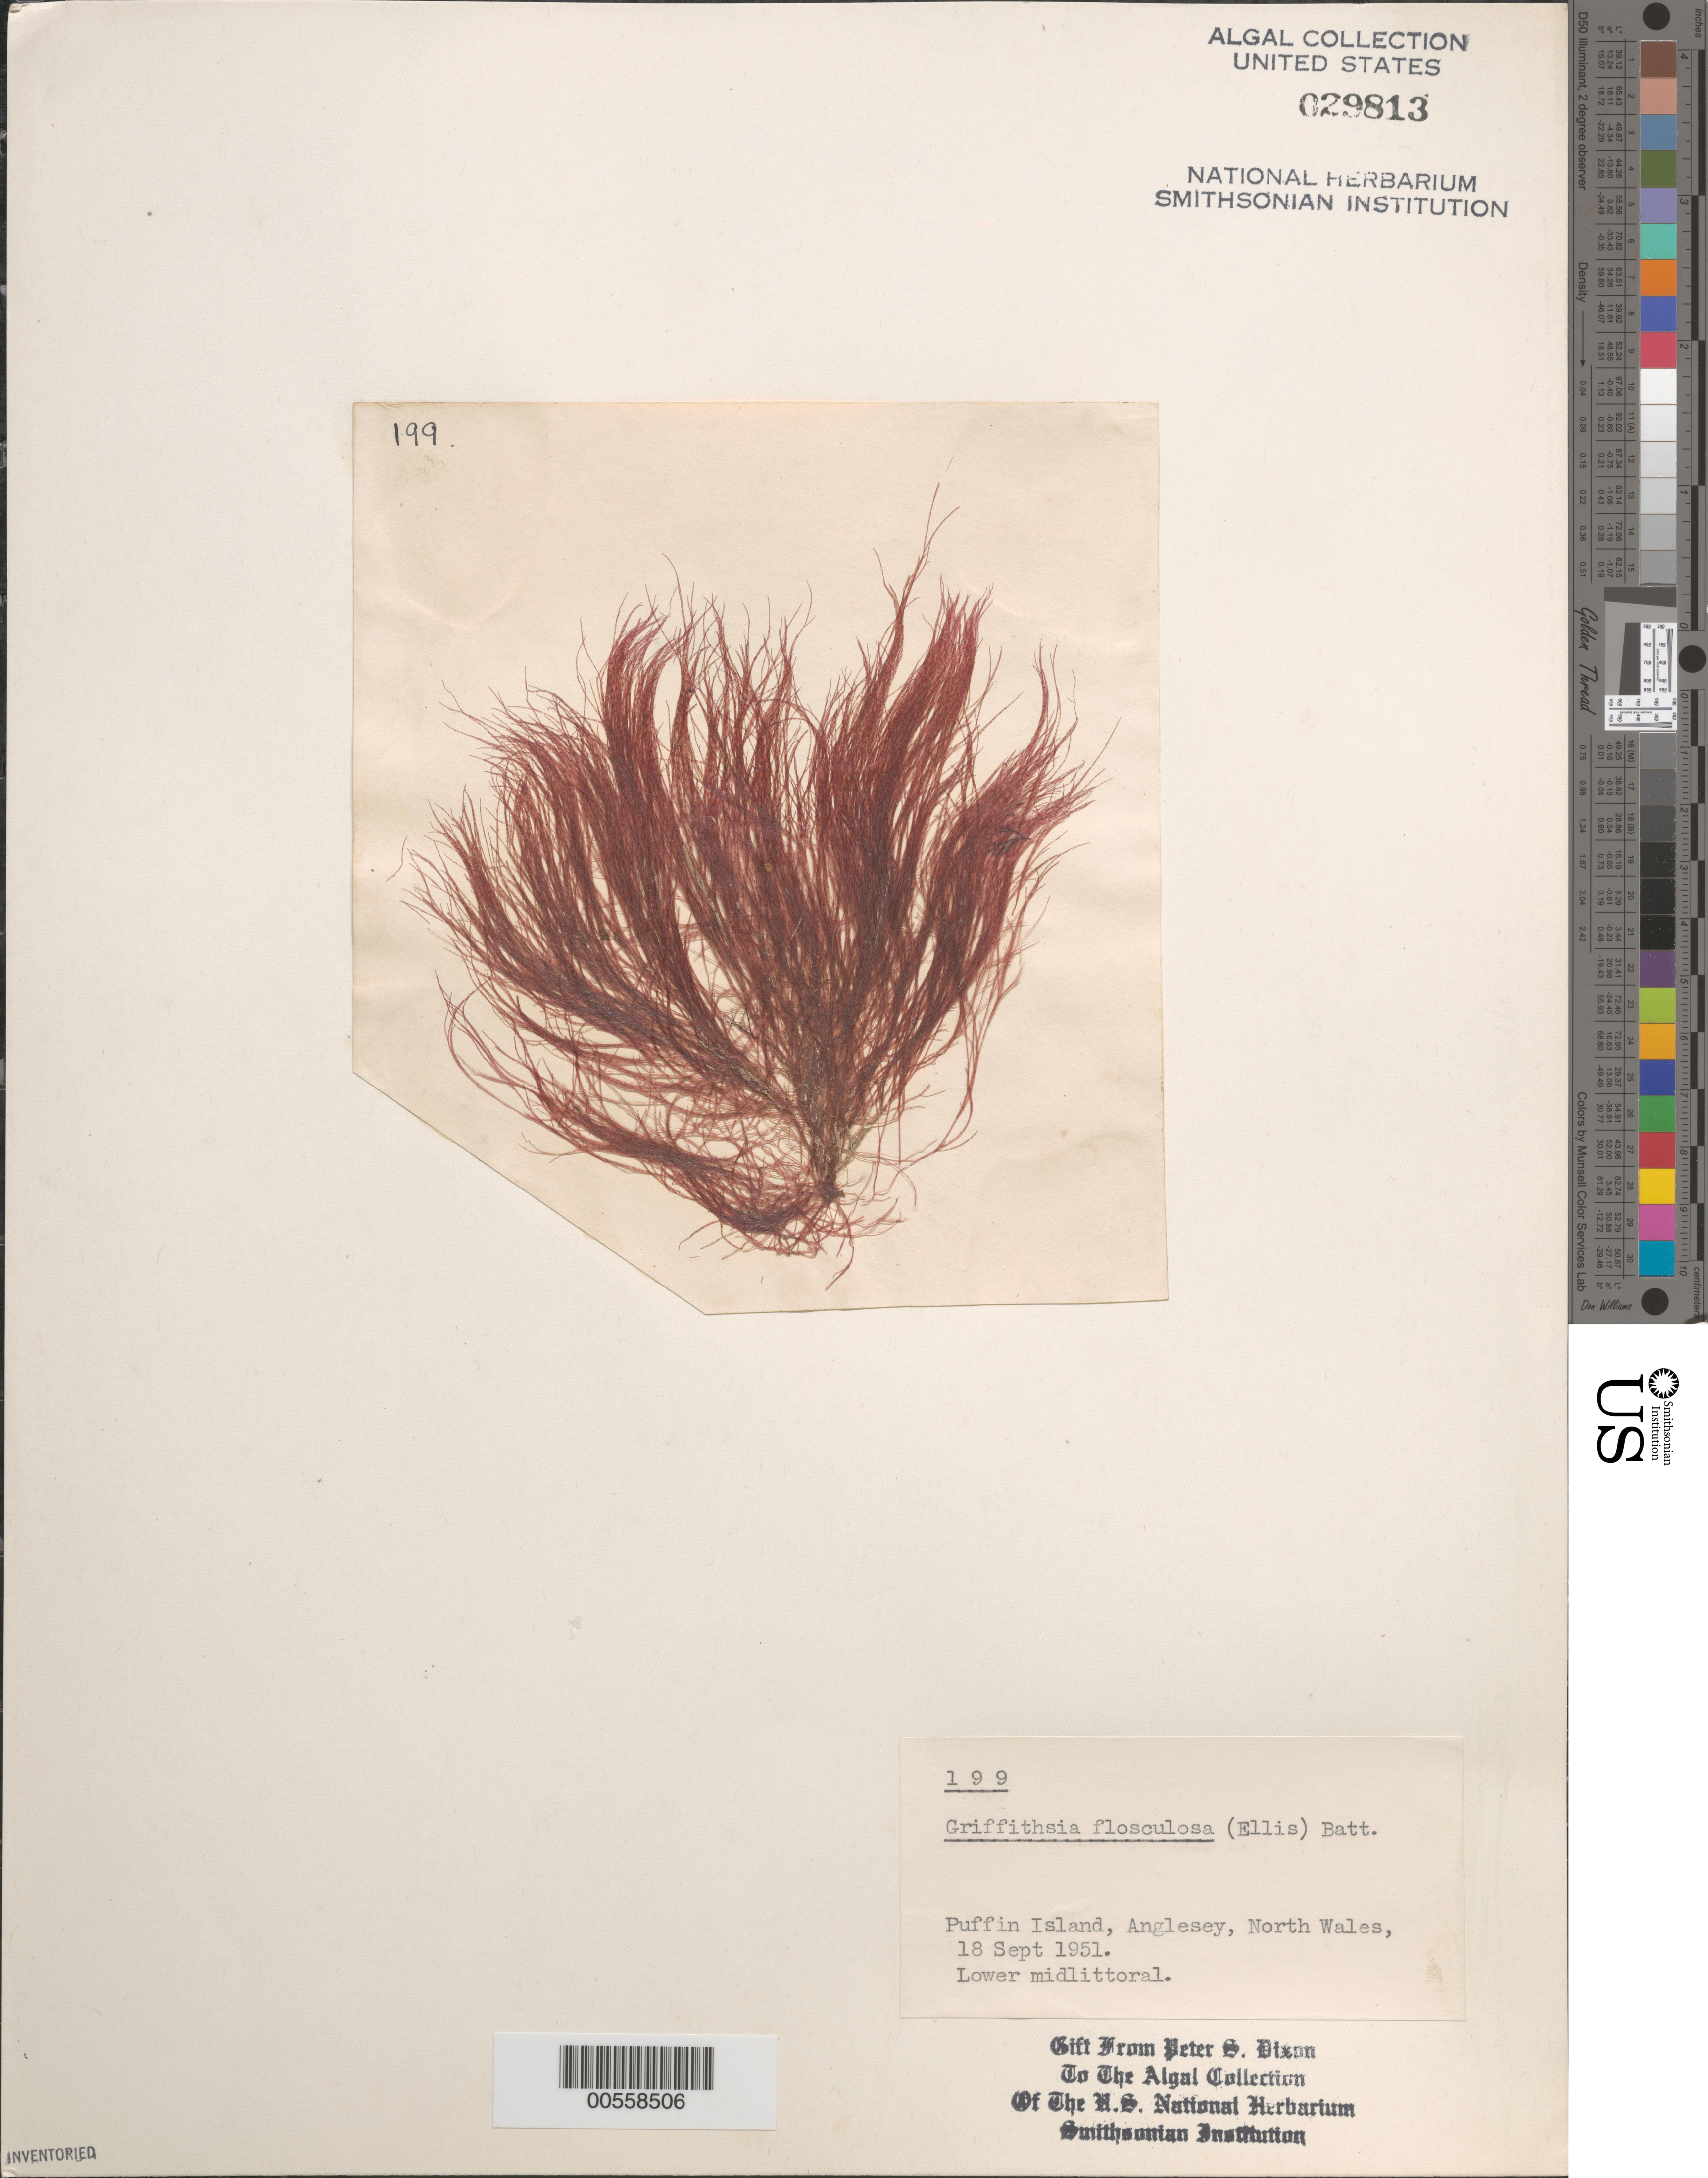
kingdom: Plantae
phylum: Rhodophyta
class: Florideophyceae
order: Ceramiales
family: Wrangeliaceae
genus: Halurus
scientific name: Halurus flosculosus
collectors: P. S. Dixon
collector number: PSD 199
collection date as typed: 18 Sep 1951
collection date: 1951-09-18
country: United Kingdom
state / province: Wales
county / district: Gwynedd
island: Anglesey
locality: Puffin Island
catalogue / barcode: US 29813